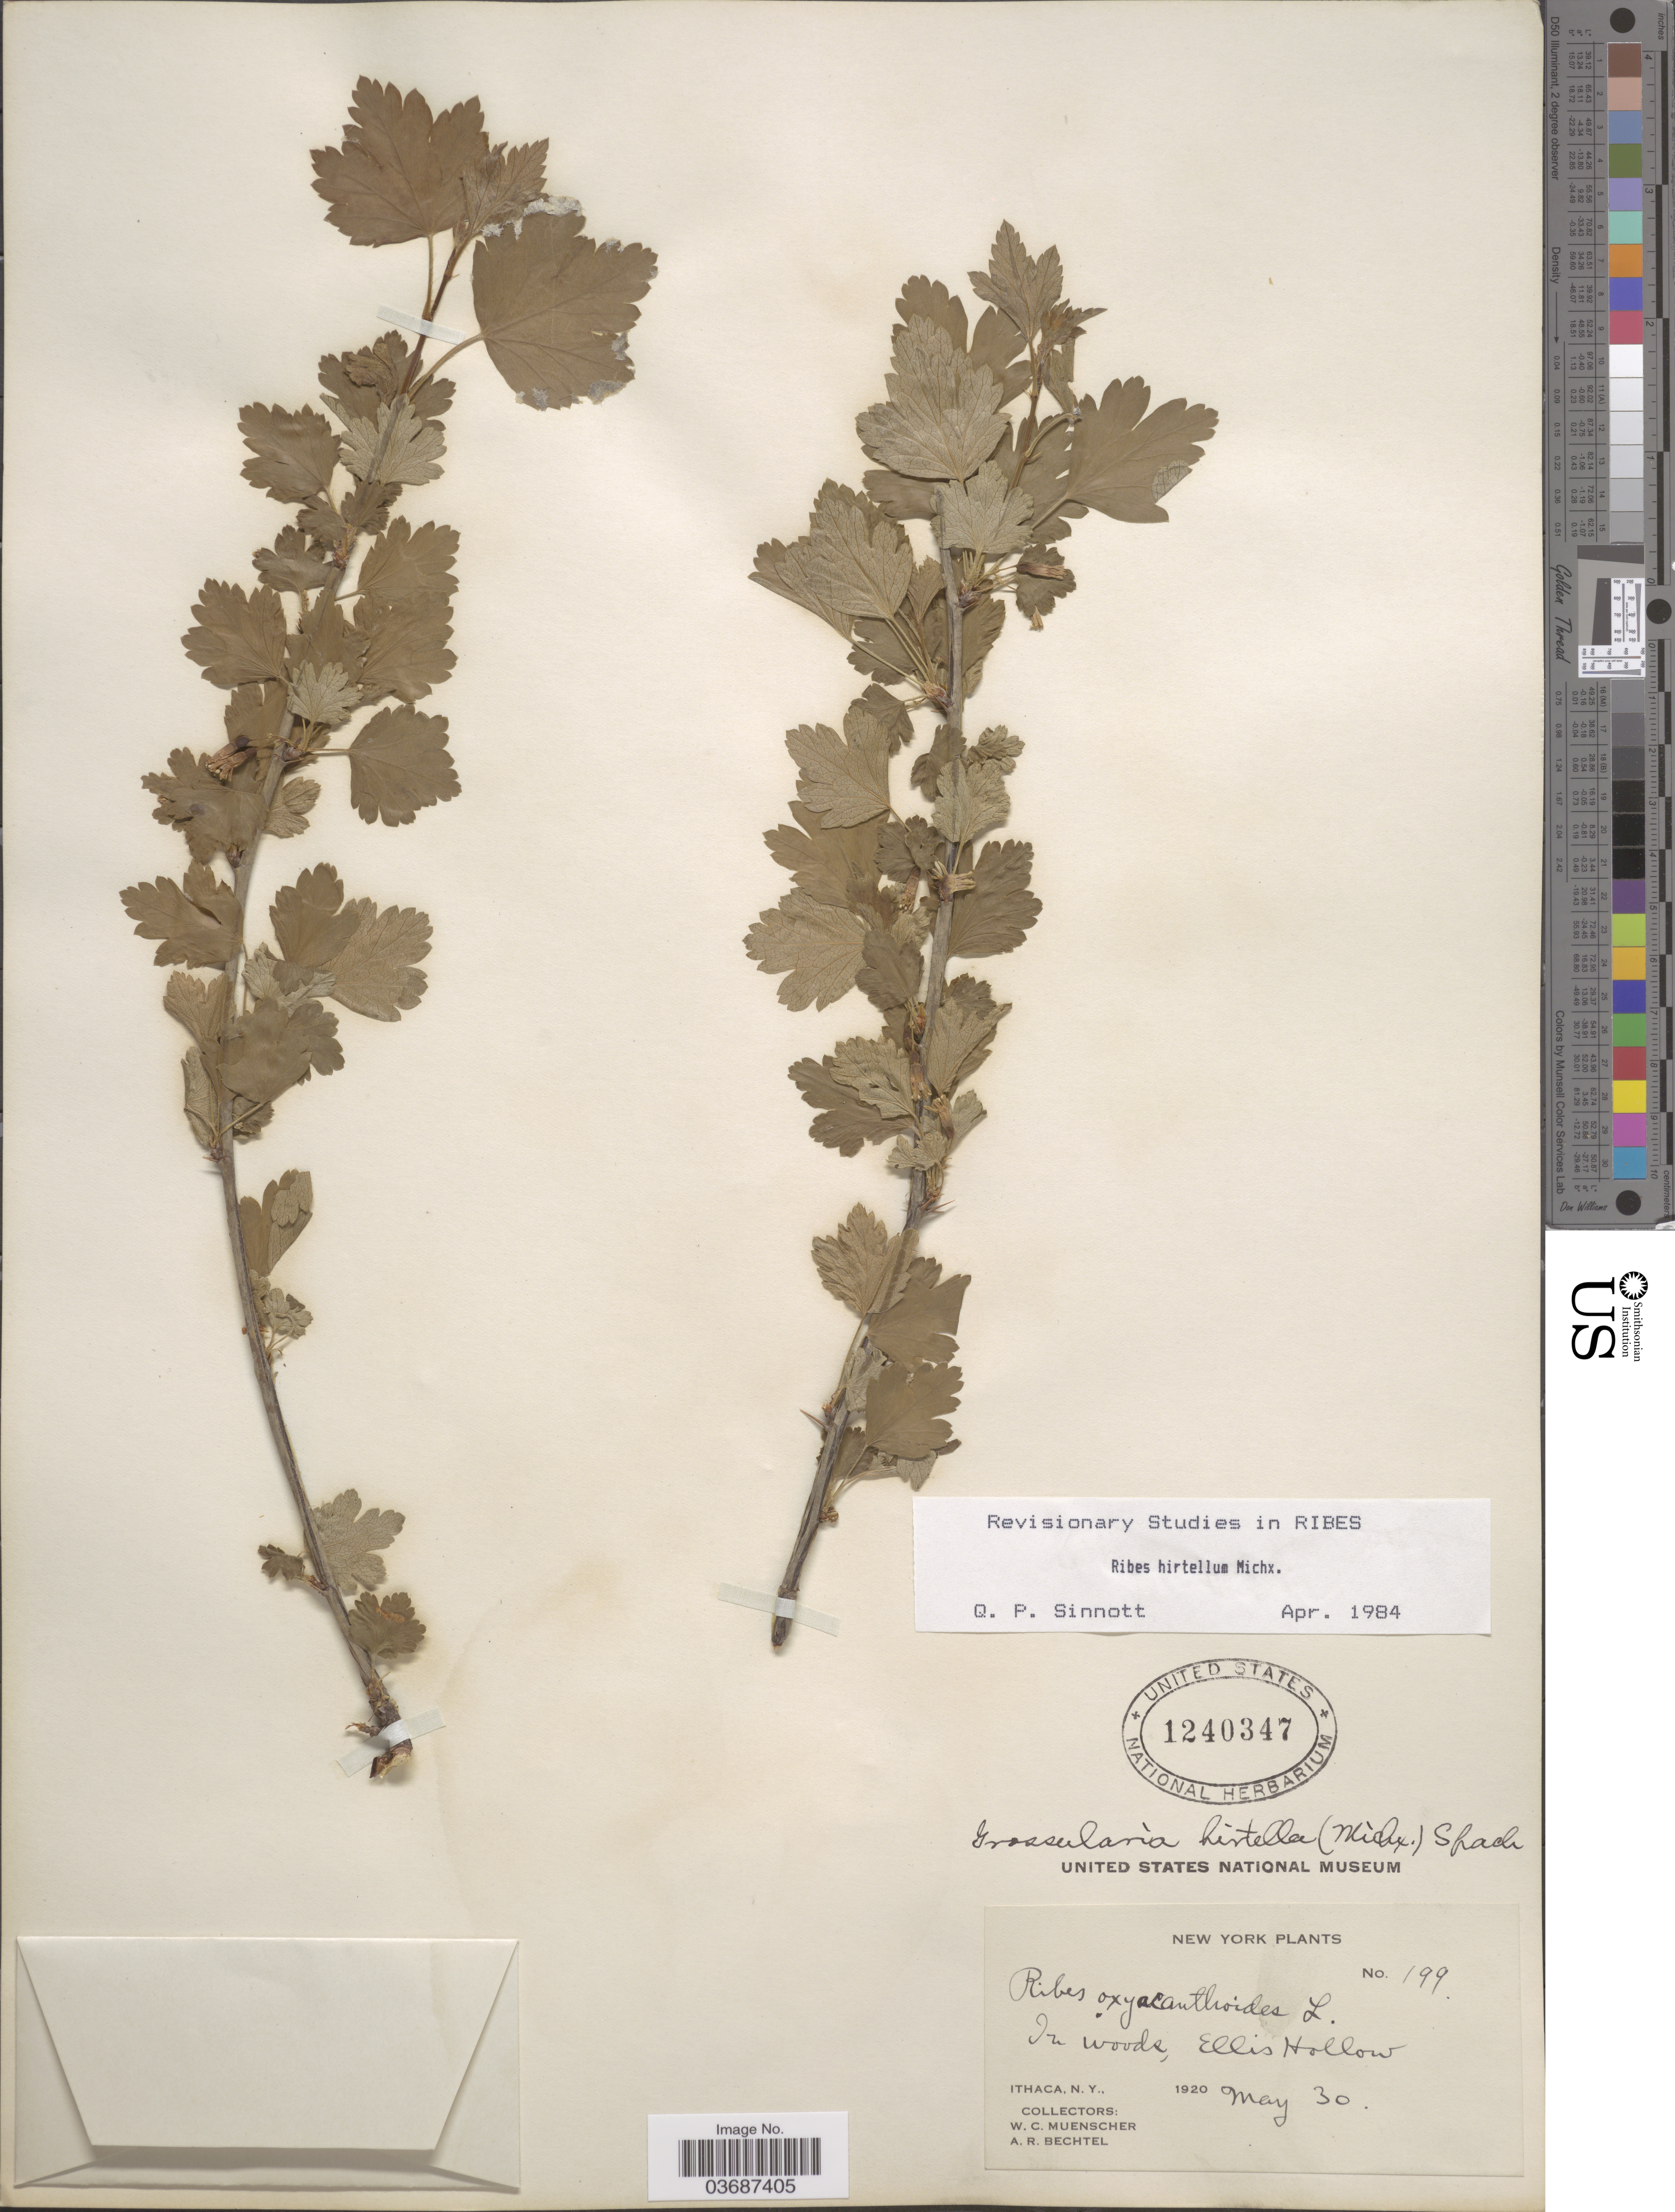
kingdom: Plantae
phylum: Tracheophyta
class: Magnoliopsida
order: Saxifragales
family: Grossulariaceae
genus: Ribes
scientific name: Ribes hirtellum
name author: Michx.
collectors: W. Muenscher & A. Bechtel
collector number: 199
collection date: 1920-05-30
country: United States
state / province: New York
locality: In woods, Ellis Hollow. Ithaca.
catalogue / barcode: US 1240347